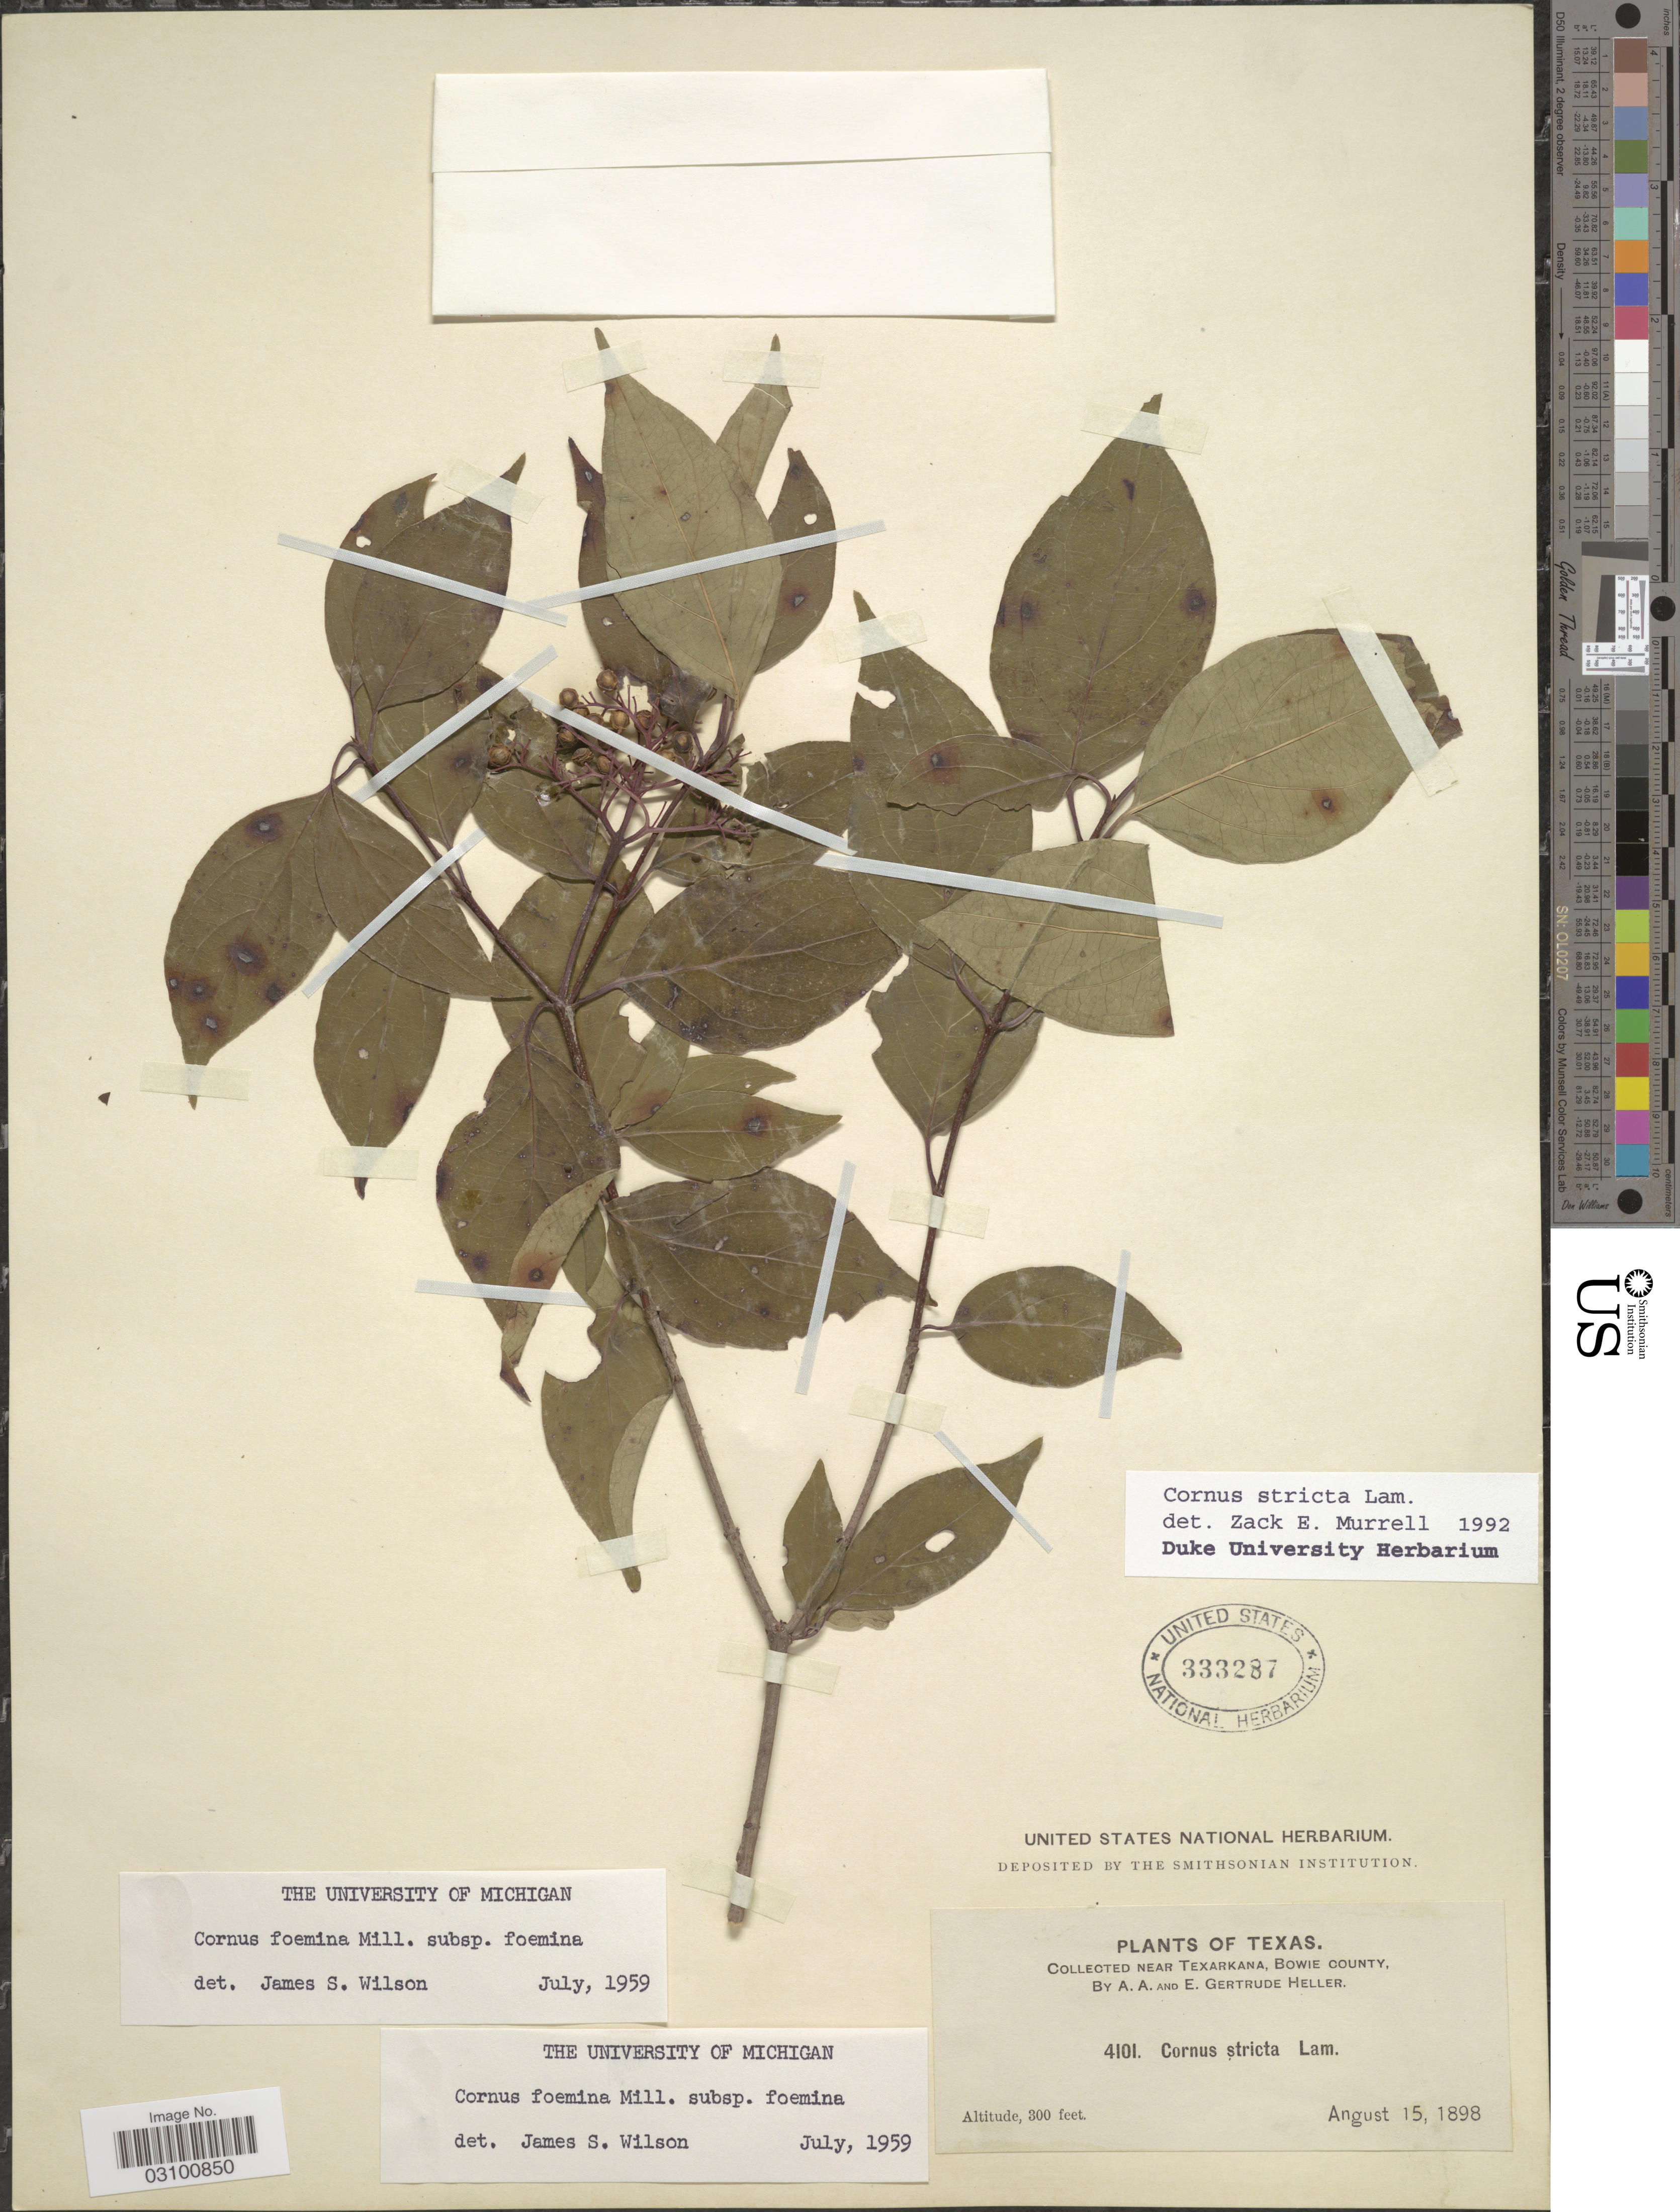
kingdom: Plantae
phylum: Tracheophyta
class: Magnoliopsida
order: Cornales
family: Cornaceae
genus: Cornus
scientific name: Cornus stricta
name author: Lam.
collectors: A. A. Heller & E. G. Heller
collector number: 4101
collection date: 1898-08-15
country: United States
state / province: Texas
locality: Collected near Texarkana, Bowie County.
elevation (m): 91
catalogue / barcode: US 333287